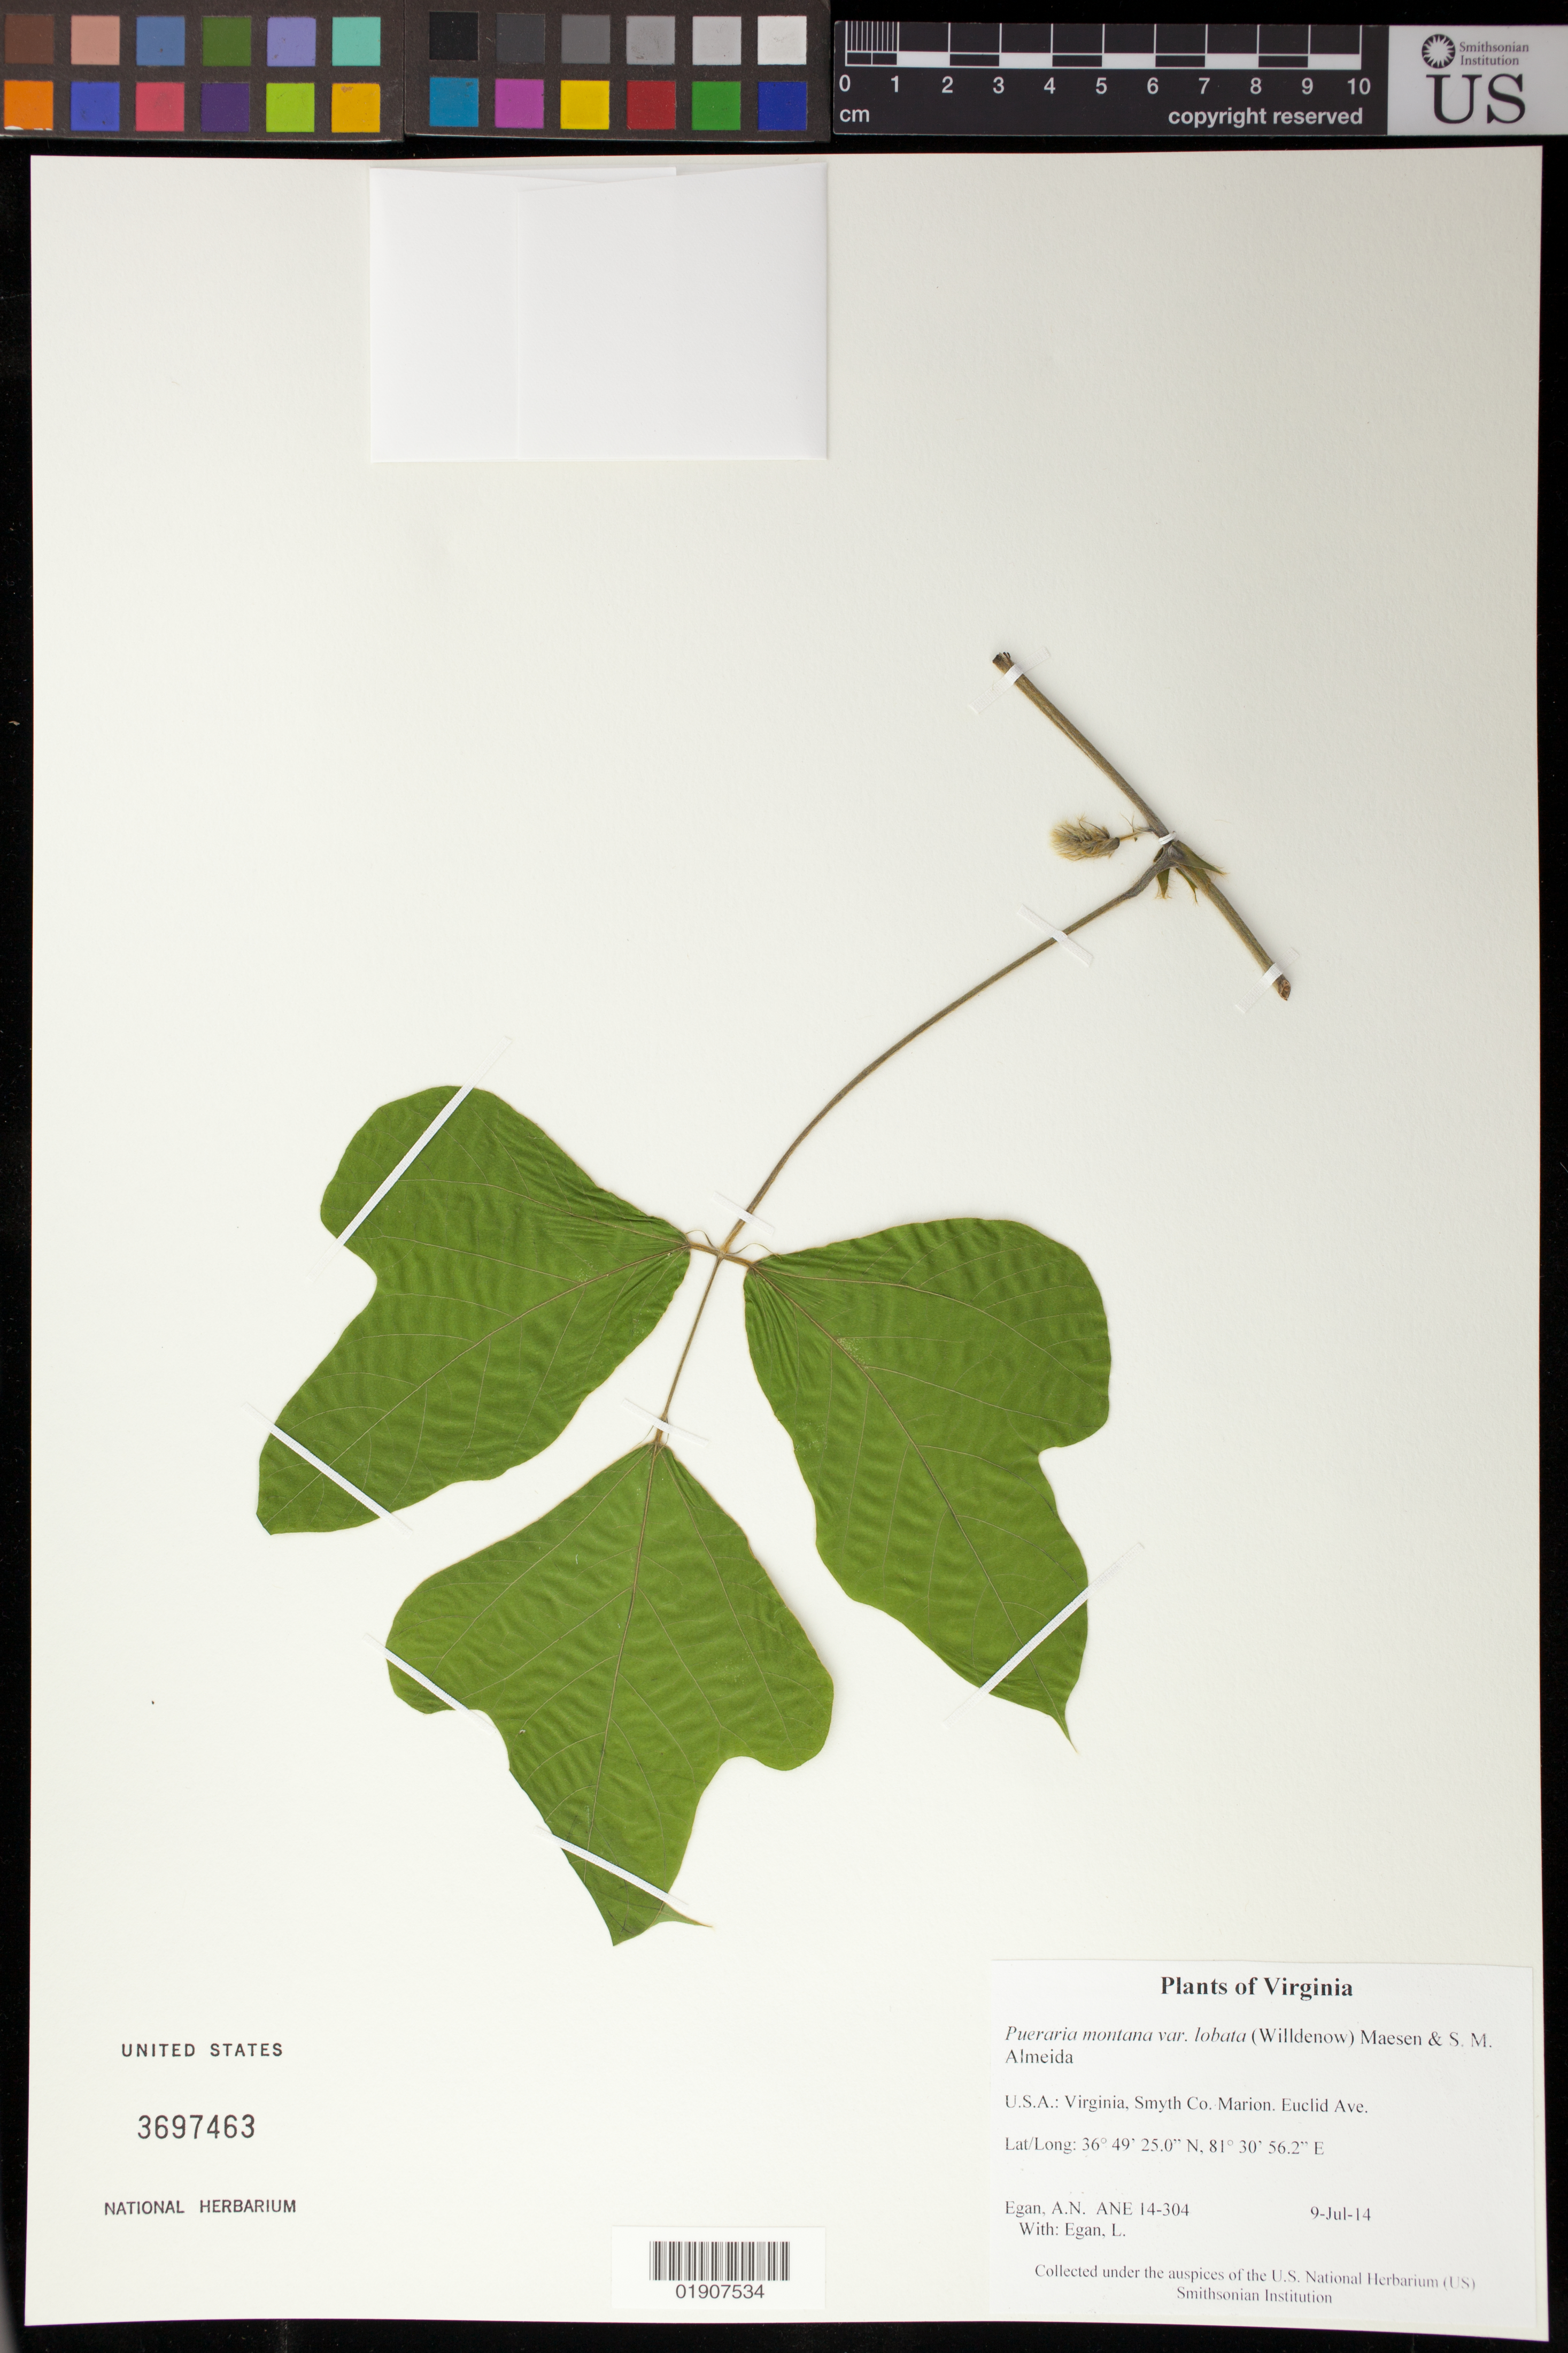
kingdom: Plantae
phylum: Tracheophyta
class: Magnoliopsida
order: Fabales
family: Fabaceae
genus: Pueraria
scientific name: Pueraria montana var. lobata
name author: (Willd.) Maesen & S.M. Almeida ex Sanjappa & Pradeep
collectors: A. N. Egan & L. Egan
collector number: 14-304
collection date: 2014-07-09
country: United States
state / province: Virginia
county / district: Smyth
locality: Marion. Euclid Ave.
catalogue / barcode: US 3697463